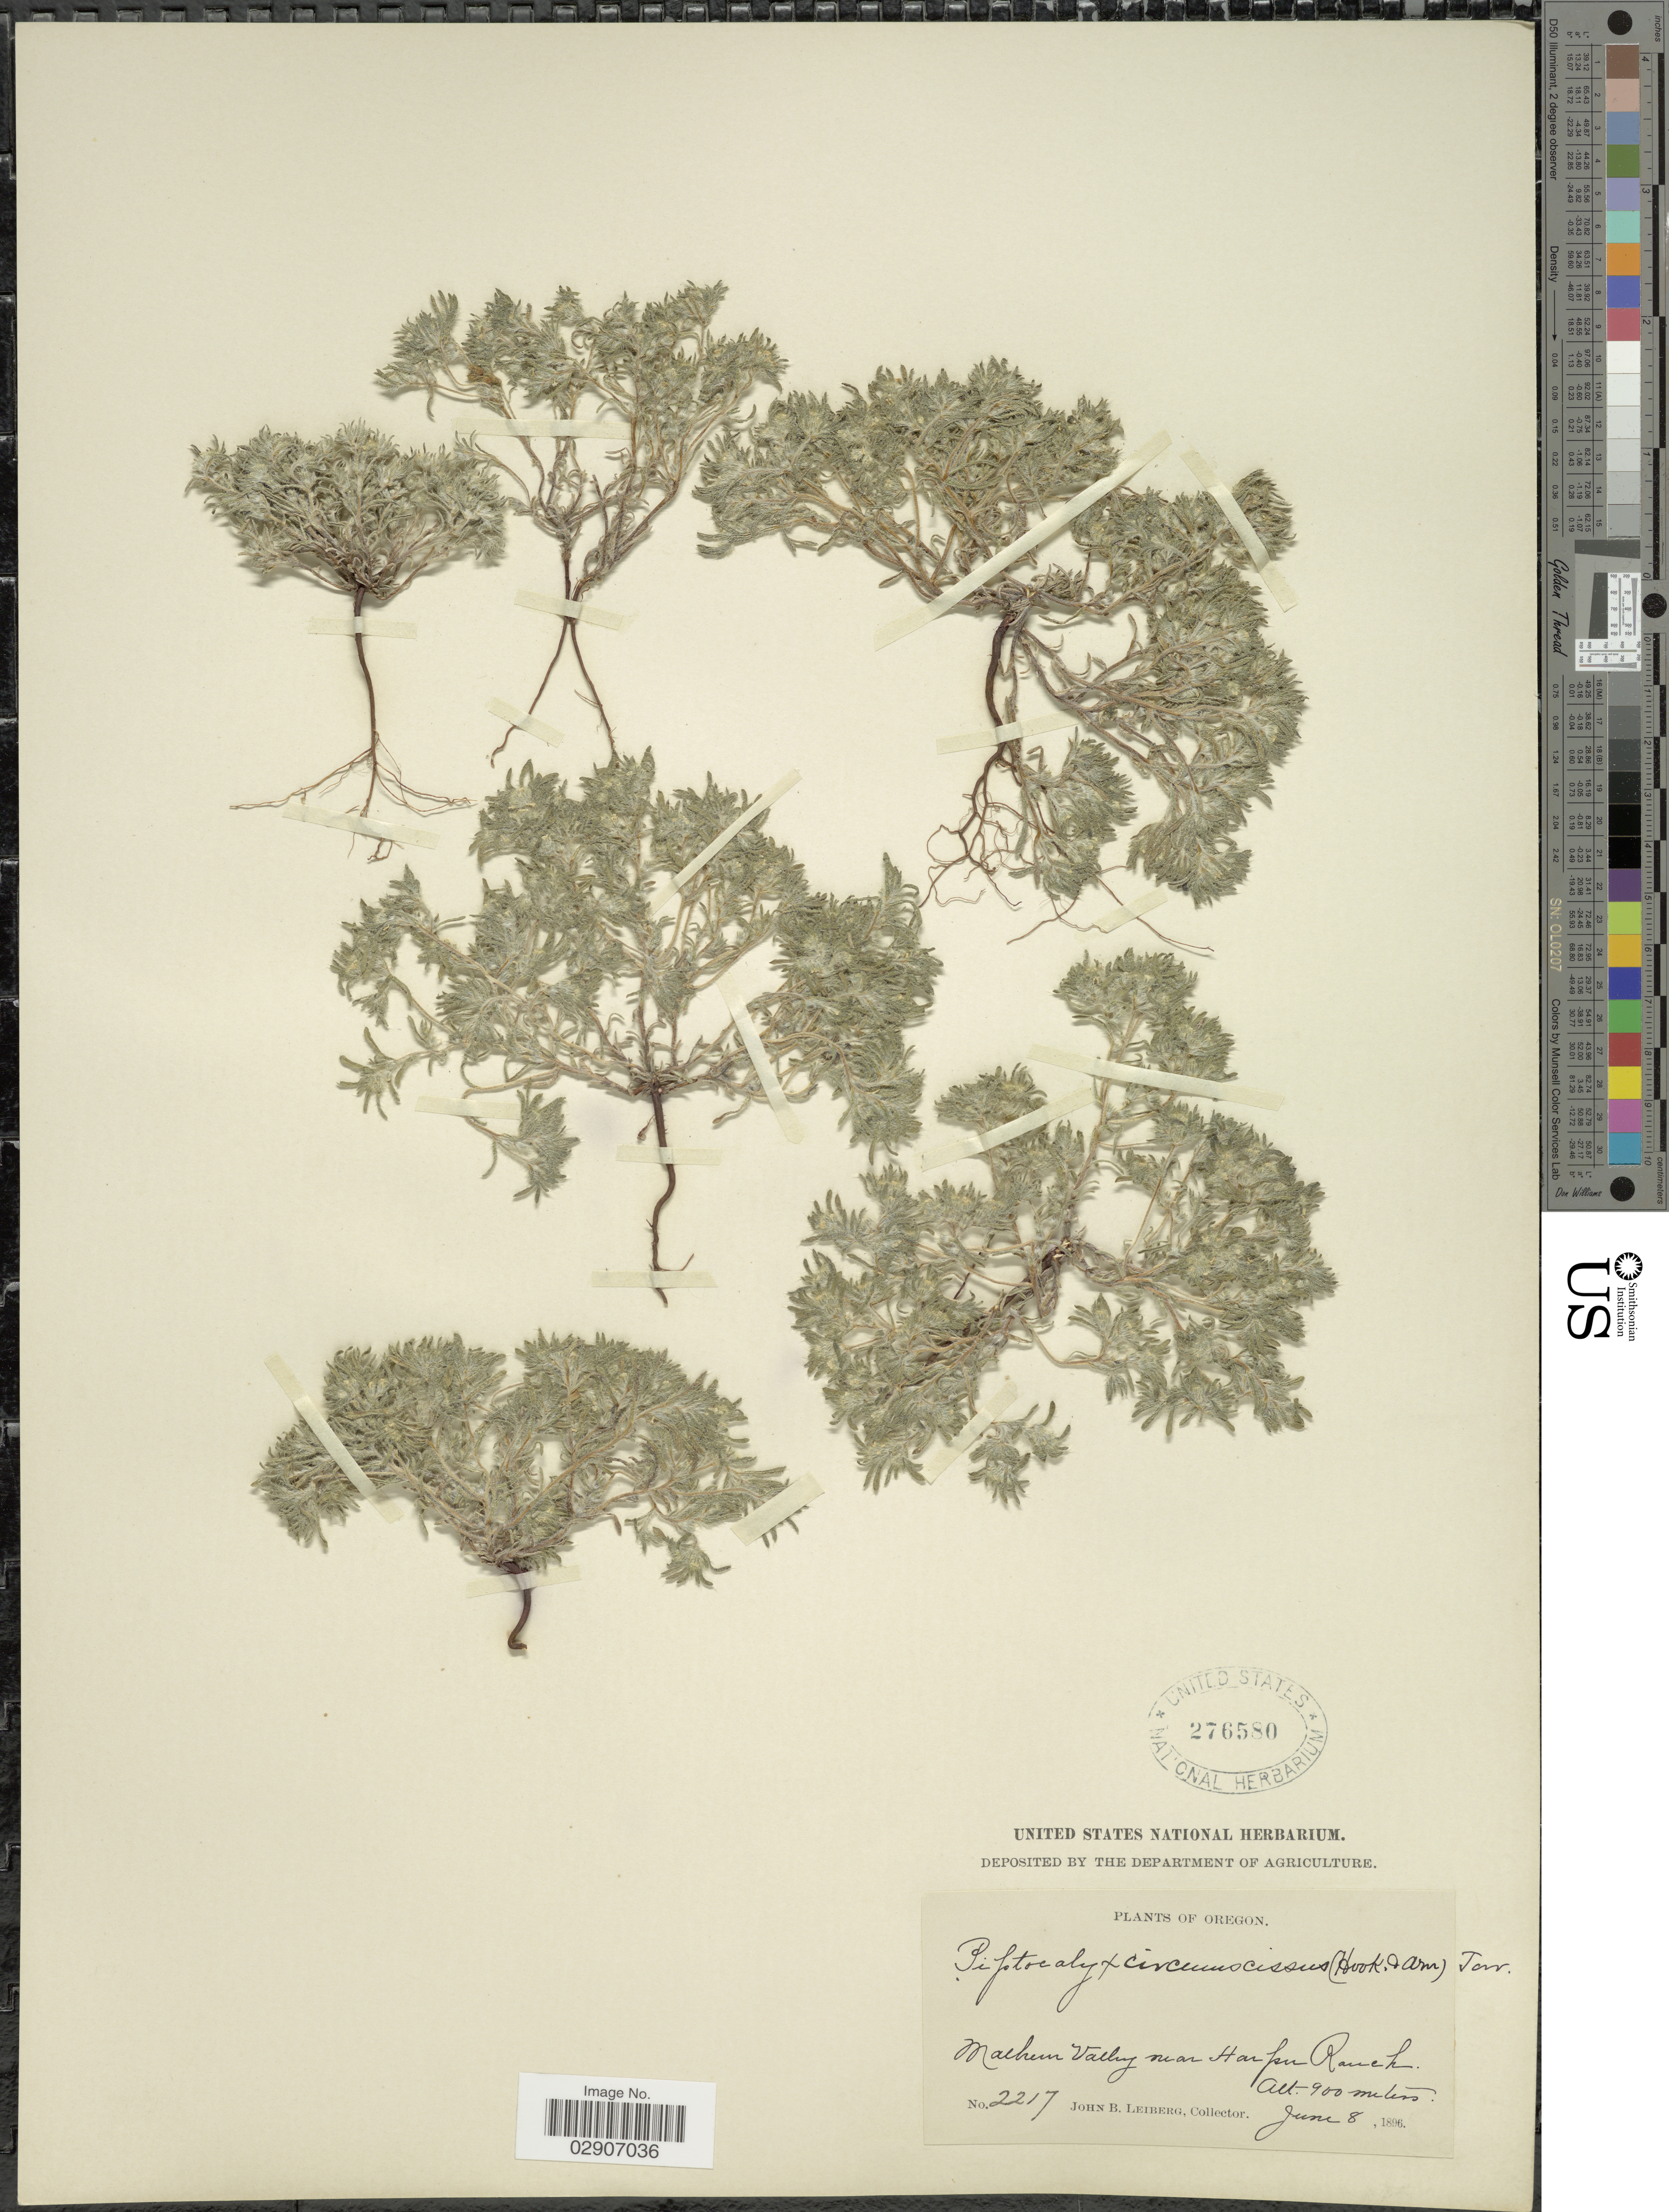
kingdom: Plantae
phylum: Tracheophyta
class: Magnoliopsida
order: Boraginales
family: Boraginaceae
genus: Cryptantha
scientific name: Cryptantha circumscissa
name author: (Hook. & Arn.) I.M. Johnst.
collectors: J. B. Leiberg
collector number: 2217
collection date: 1896-06-08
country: United States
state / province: Oregon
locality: Malheur Valley near Harper Ranch.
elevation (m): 900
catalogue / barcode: US 276580